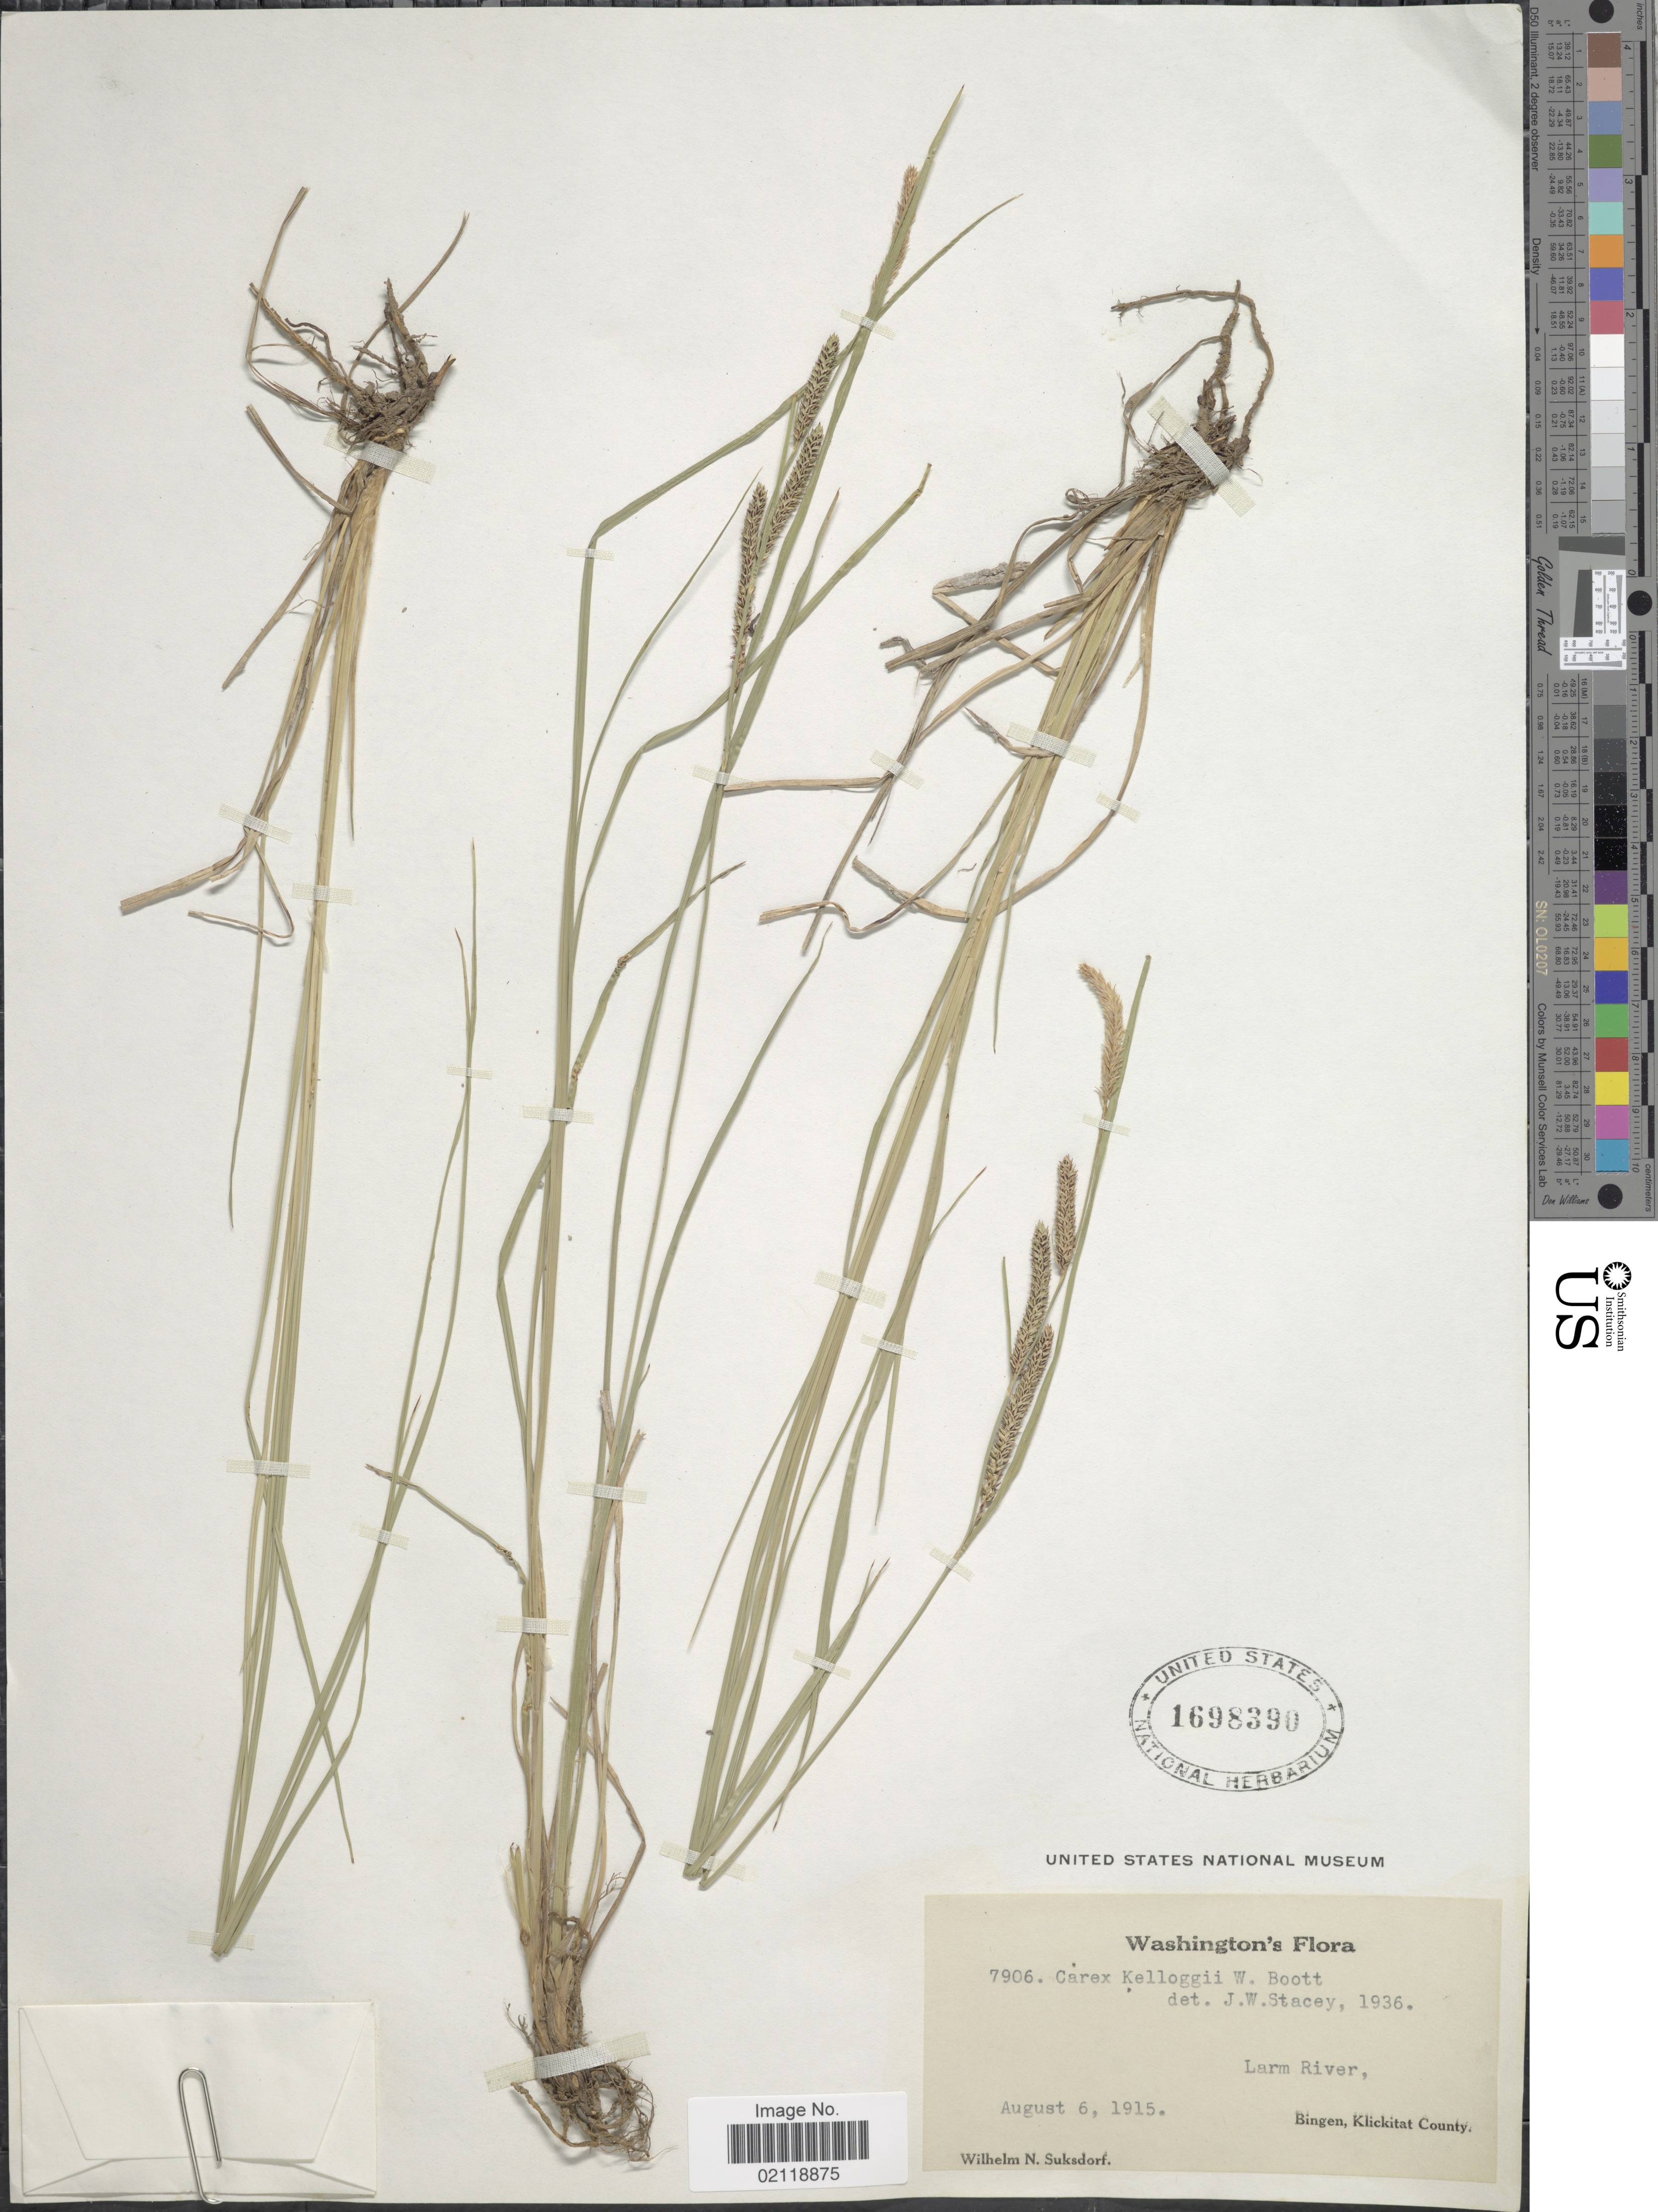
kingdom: Plantae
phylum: Tracheophyta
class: Liliopsida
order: Poales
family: Cyperaceae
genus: Carex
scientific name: Carex kelloggii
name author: W. Boott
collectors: W. N. Suksdorf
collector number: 7906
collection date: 1915-08-06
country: United States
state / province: Washington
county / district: Klickitat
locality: Larm River, Bingen, Klickitat County.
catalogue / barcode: US 1698390